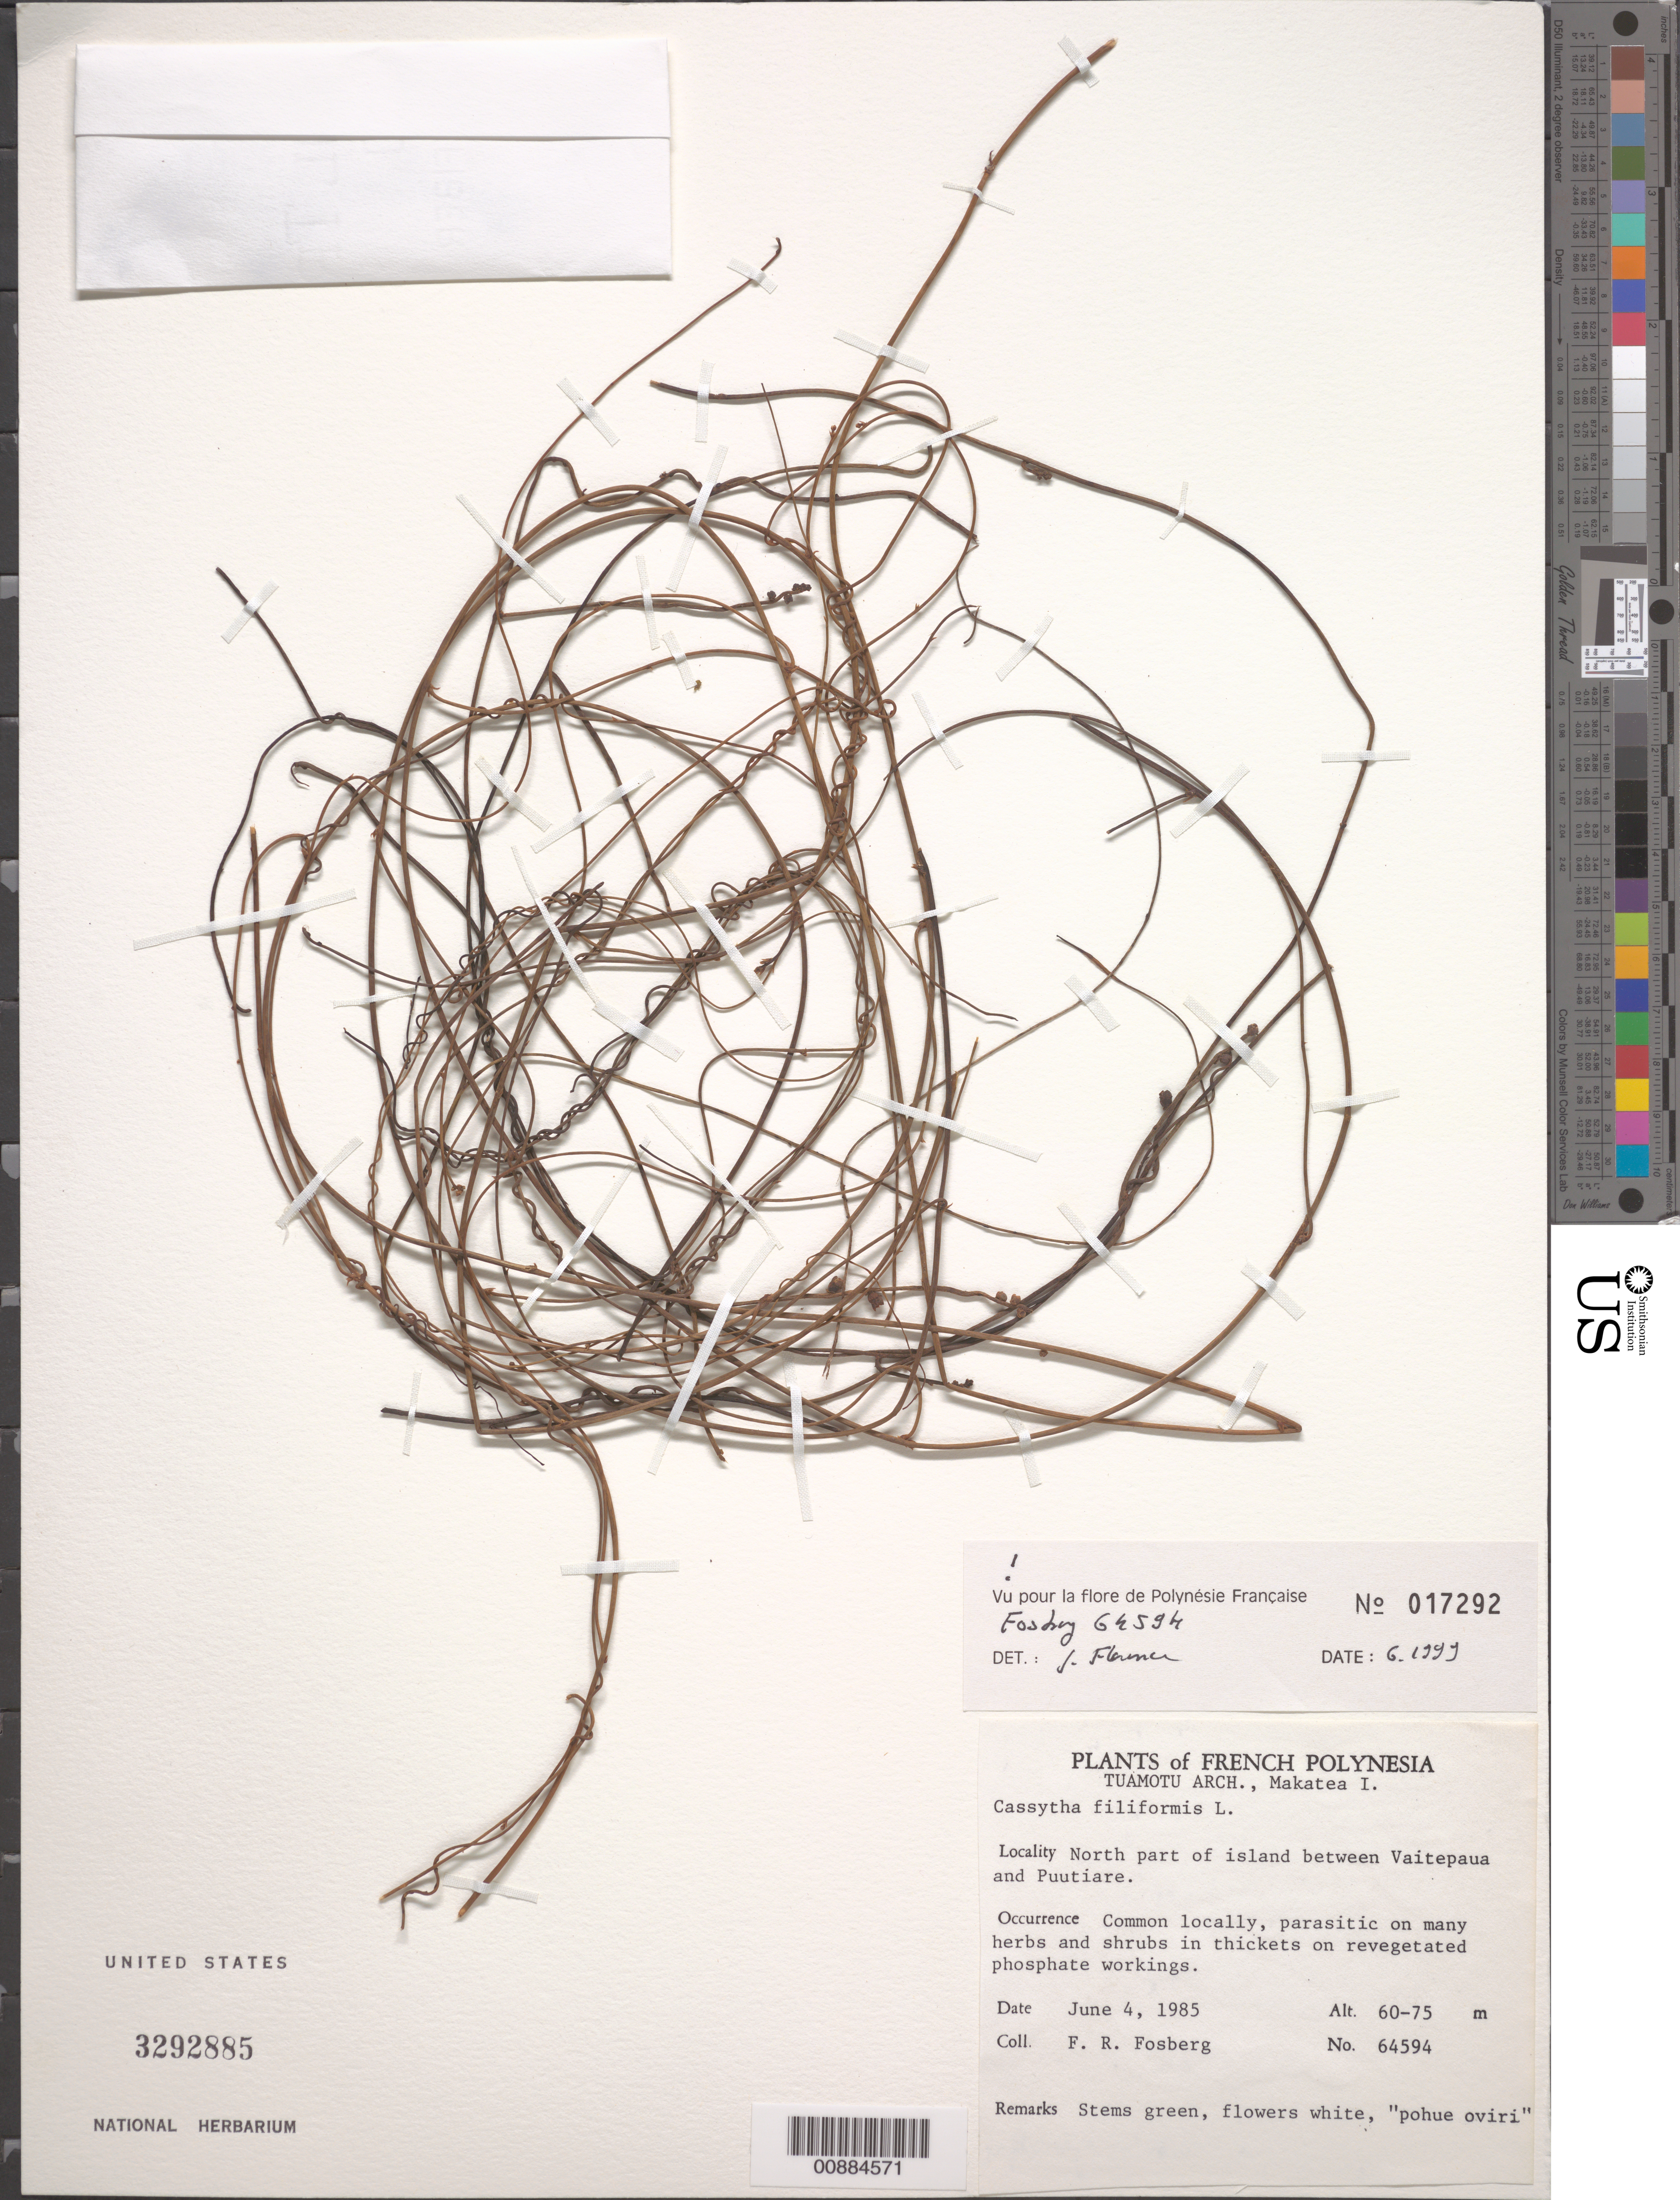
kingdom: Plantae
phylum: Tracheophyta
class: Magnoliopsida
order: Laurales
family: Lauraceae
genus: Cassytha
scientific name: Cassytha filiformis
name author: L.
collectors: F. R. Fosberg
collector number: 64594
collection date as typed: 04 Jun 1985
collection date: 1985-06-04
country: French Polynesia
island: Makatea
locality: North part of island between Vaitepaua and Puutiare.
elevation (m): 60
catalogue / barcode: US 3292885